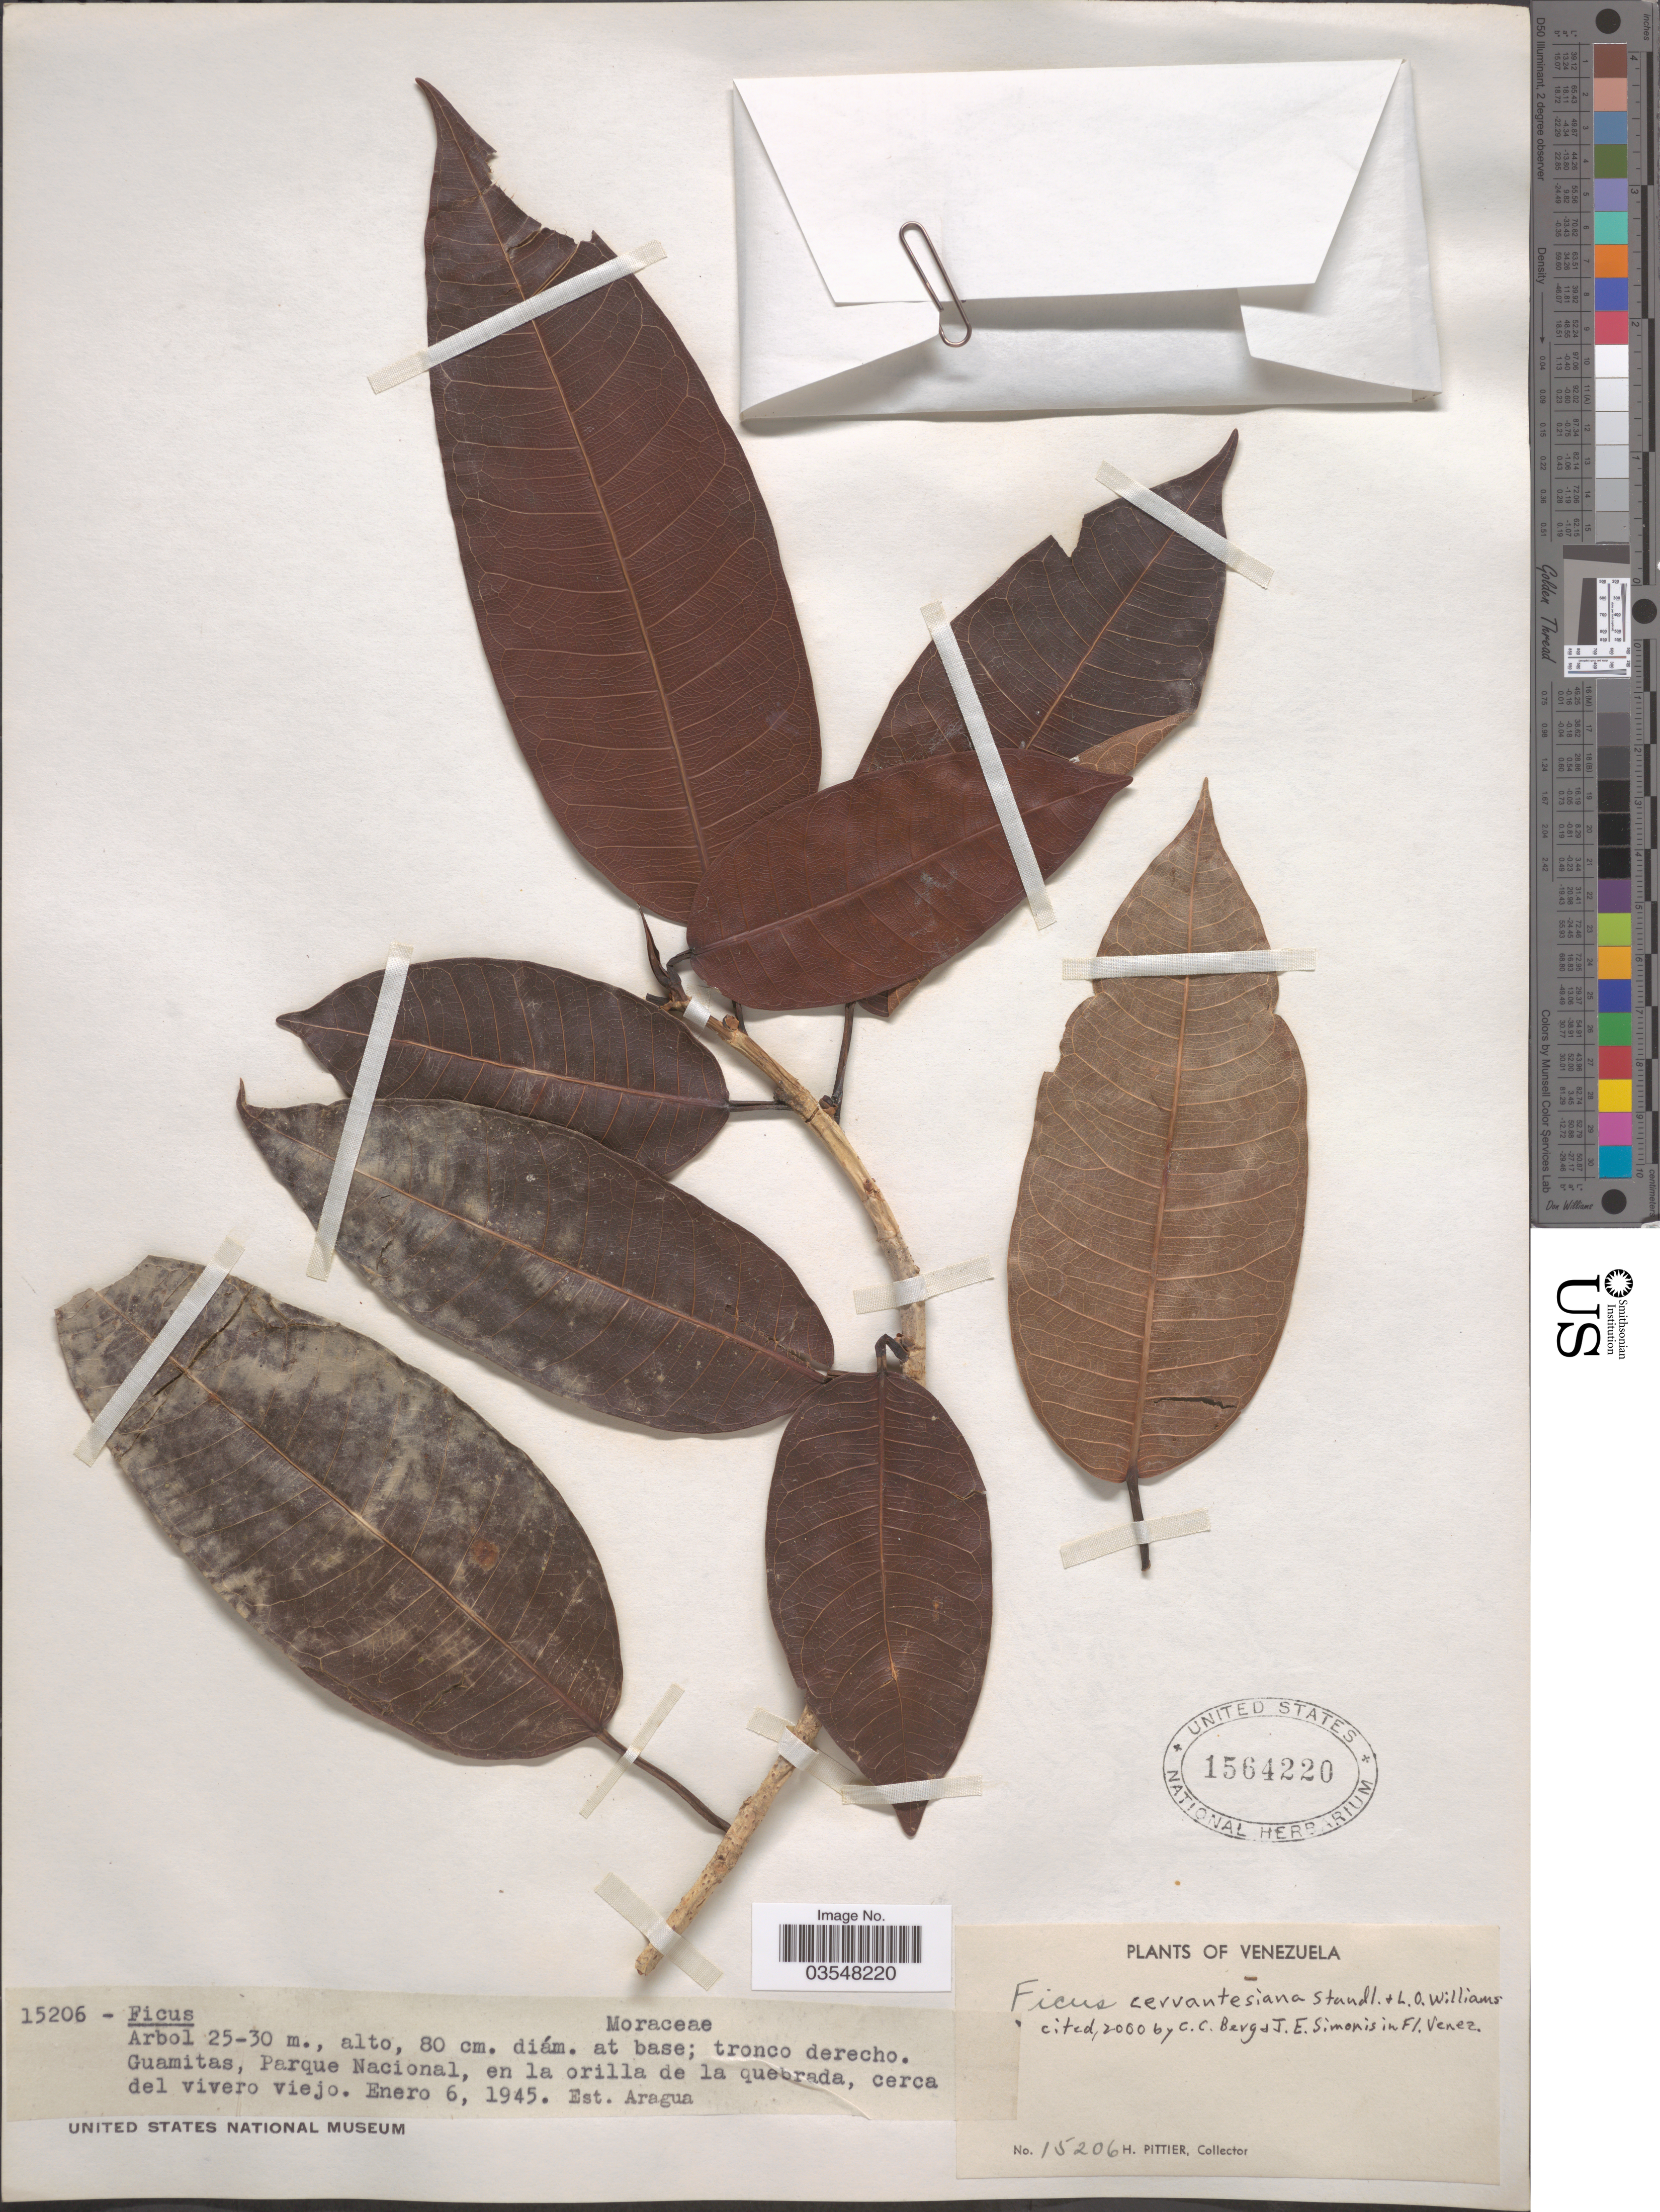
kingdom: Plantae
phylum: Tracheophyta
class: Magnoliopsida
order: Rosales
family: Moraceae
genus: Ficus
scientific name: Ficus cervantesiana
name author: Standl. & L.O. Williams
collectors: H. F. Pittier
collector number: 15206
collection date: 1945-01-06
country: Venezuela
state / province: Aragua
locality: Guamitas, Parque Nacional, en la orilla de la quebrada, cerca del vivero viejo. Est. Aragua.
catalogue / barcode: US 1564220